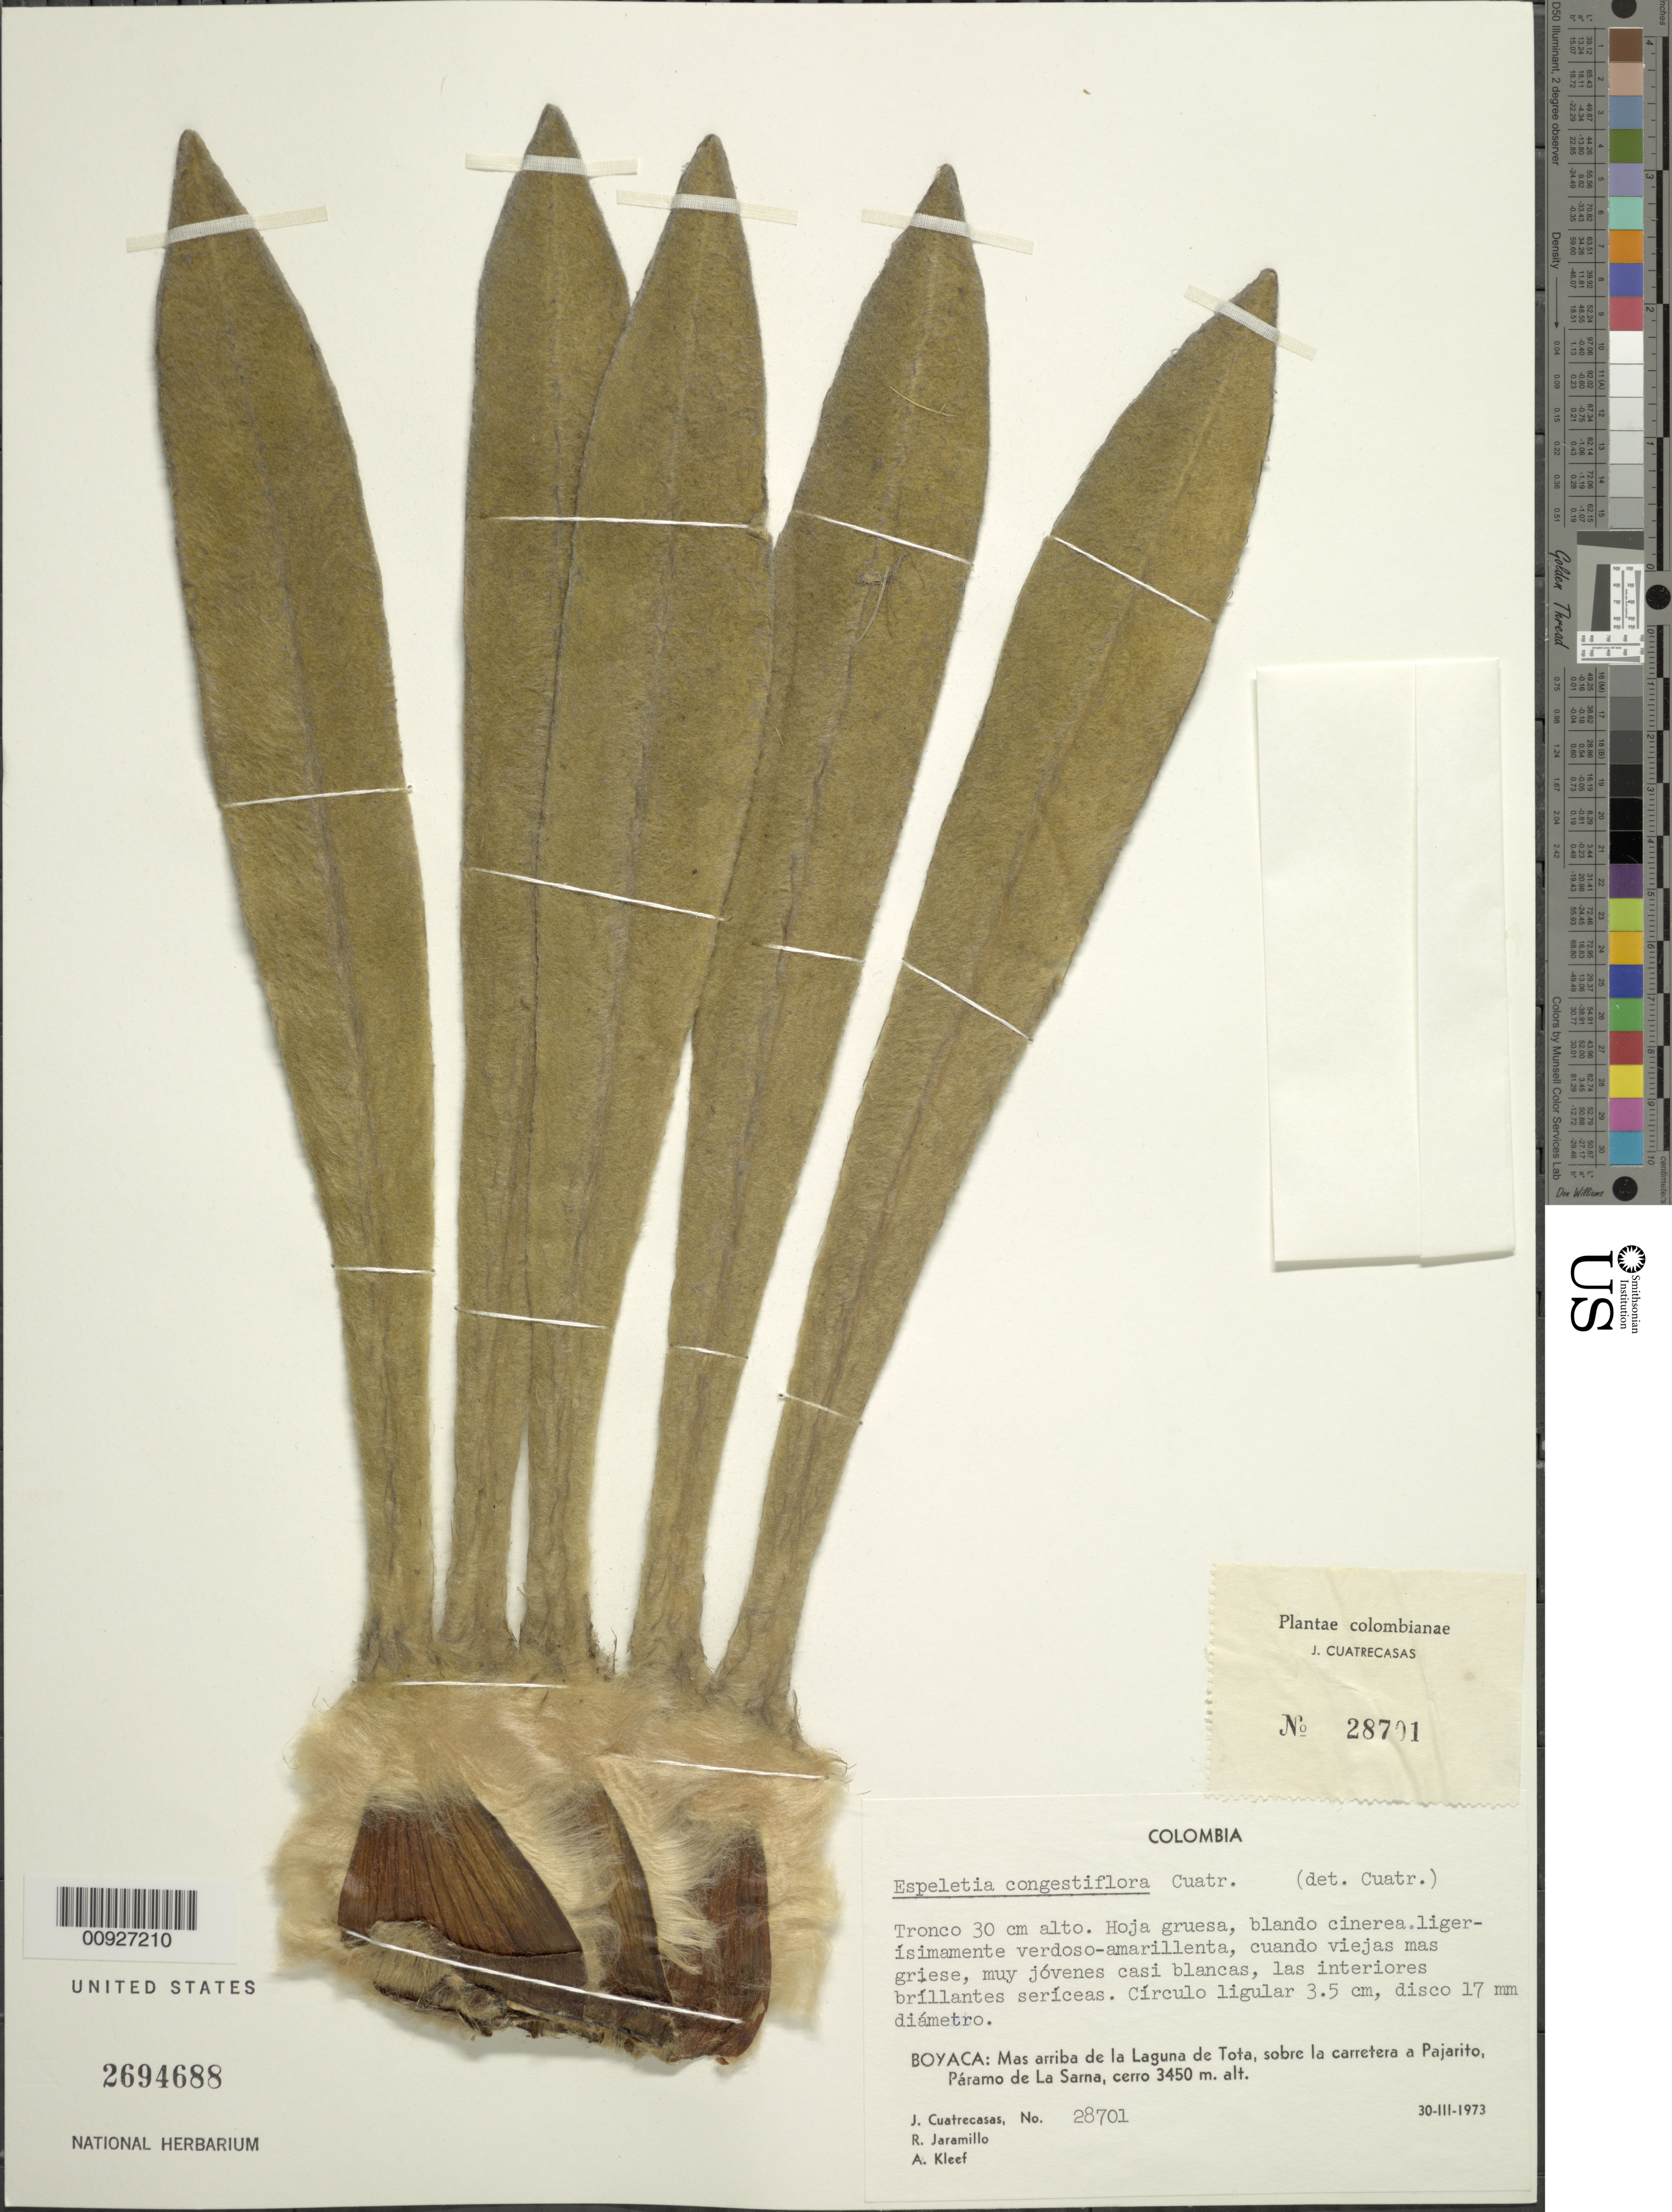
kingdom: Plantae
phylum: Tracheophyta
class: Magnoliopsida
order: Asterales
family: Asteraceae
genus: Espeletia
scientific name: Espeletia congestiflora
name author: Cuatrec.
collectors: J. Cuatrecasas & L. Rodriguez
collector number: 28701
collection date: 1973-03-30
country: Colombia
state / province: Boyacá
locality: P. de La Santa. Mas arriba de la Laguna de Tota, sobre la carretera a Pajarito.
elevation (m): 3450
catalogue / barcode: US 2694688